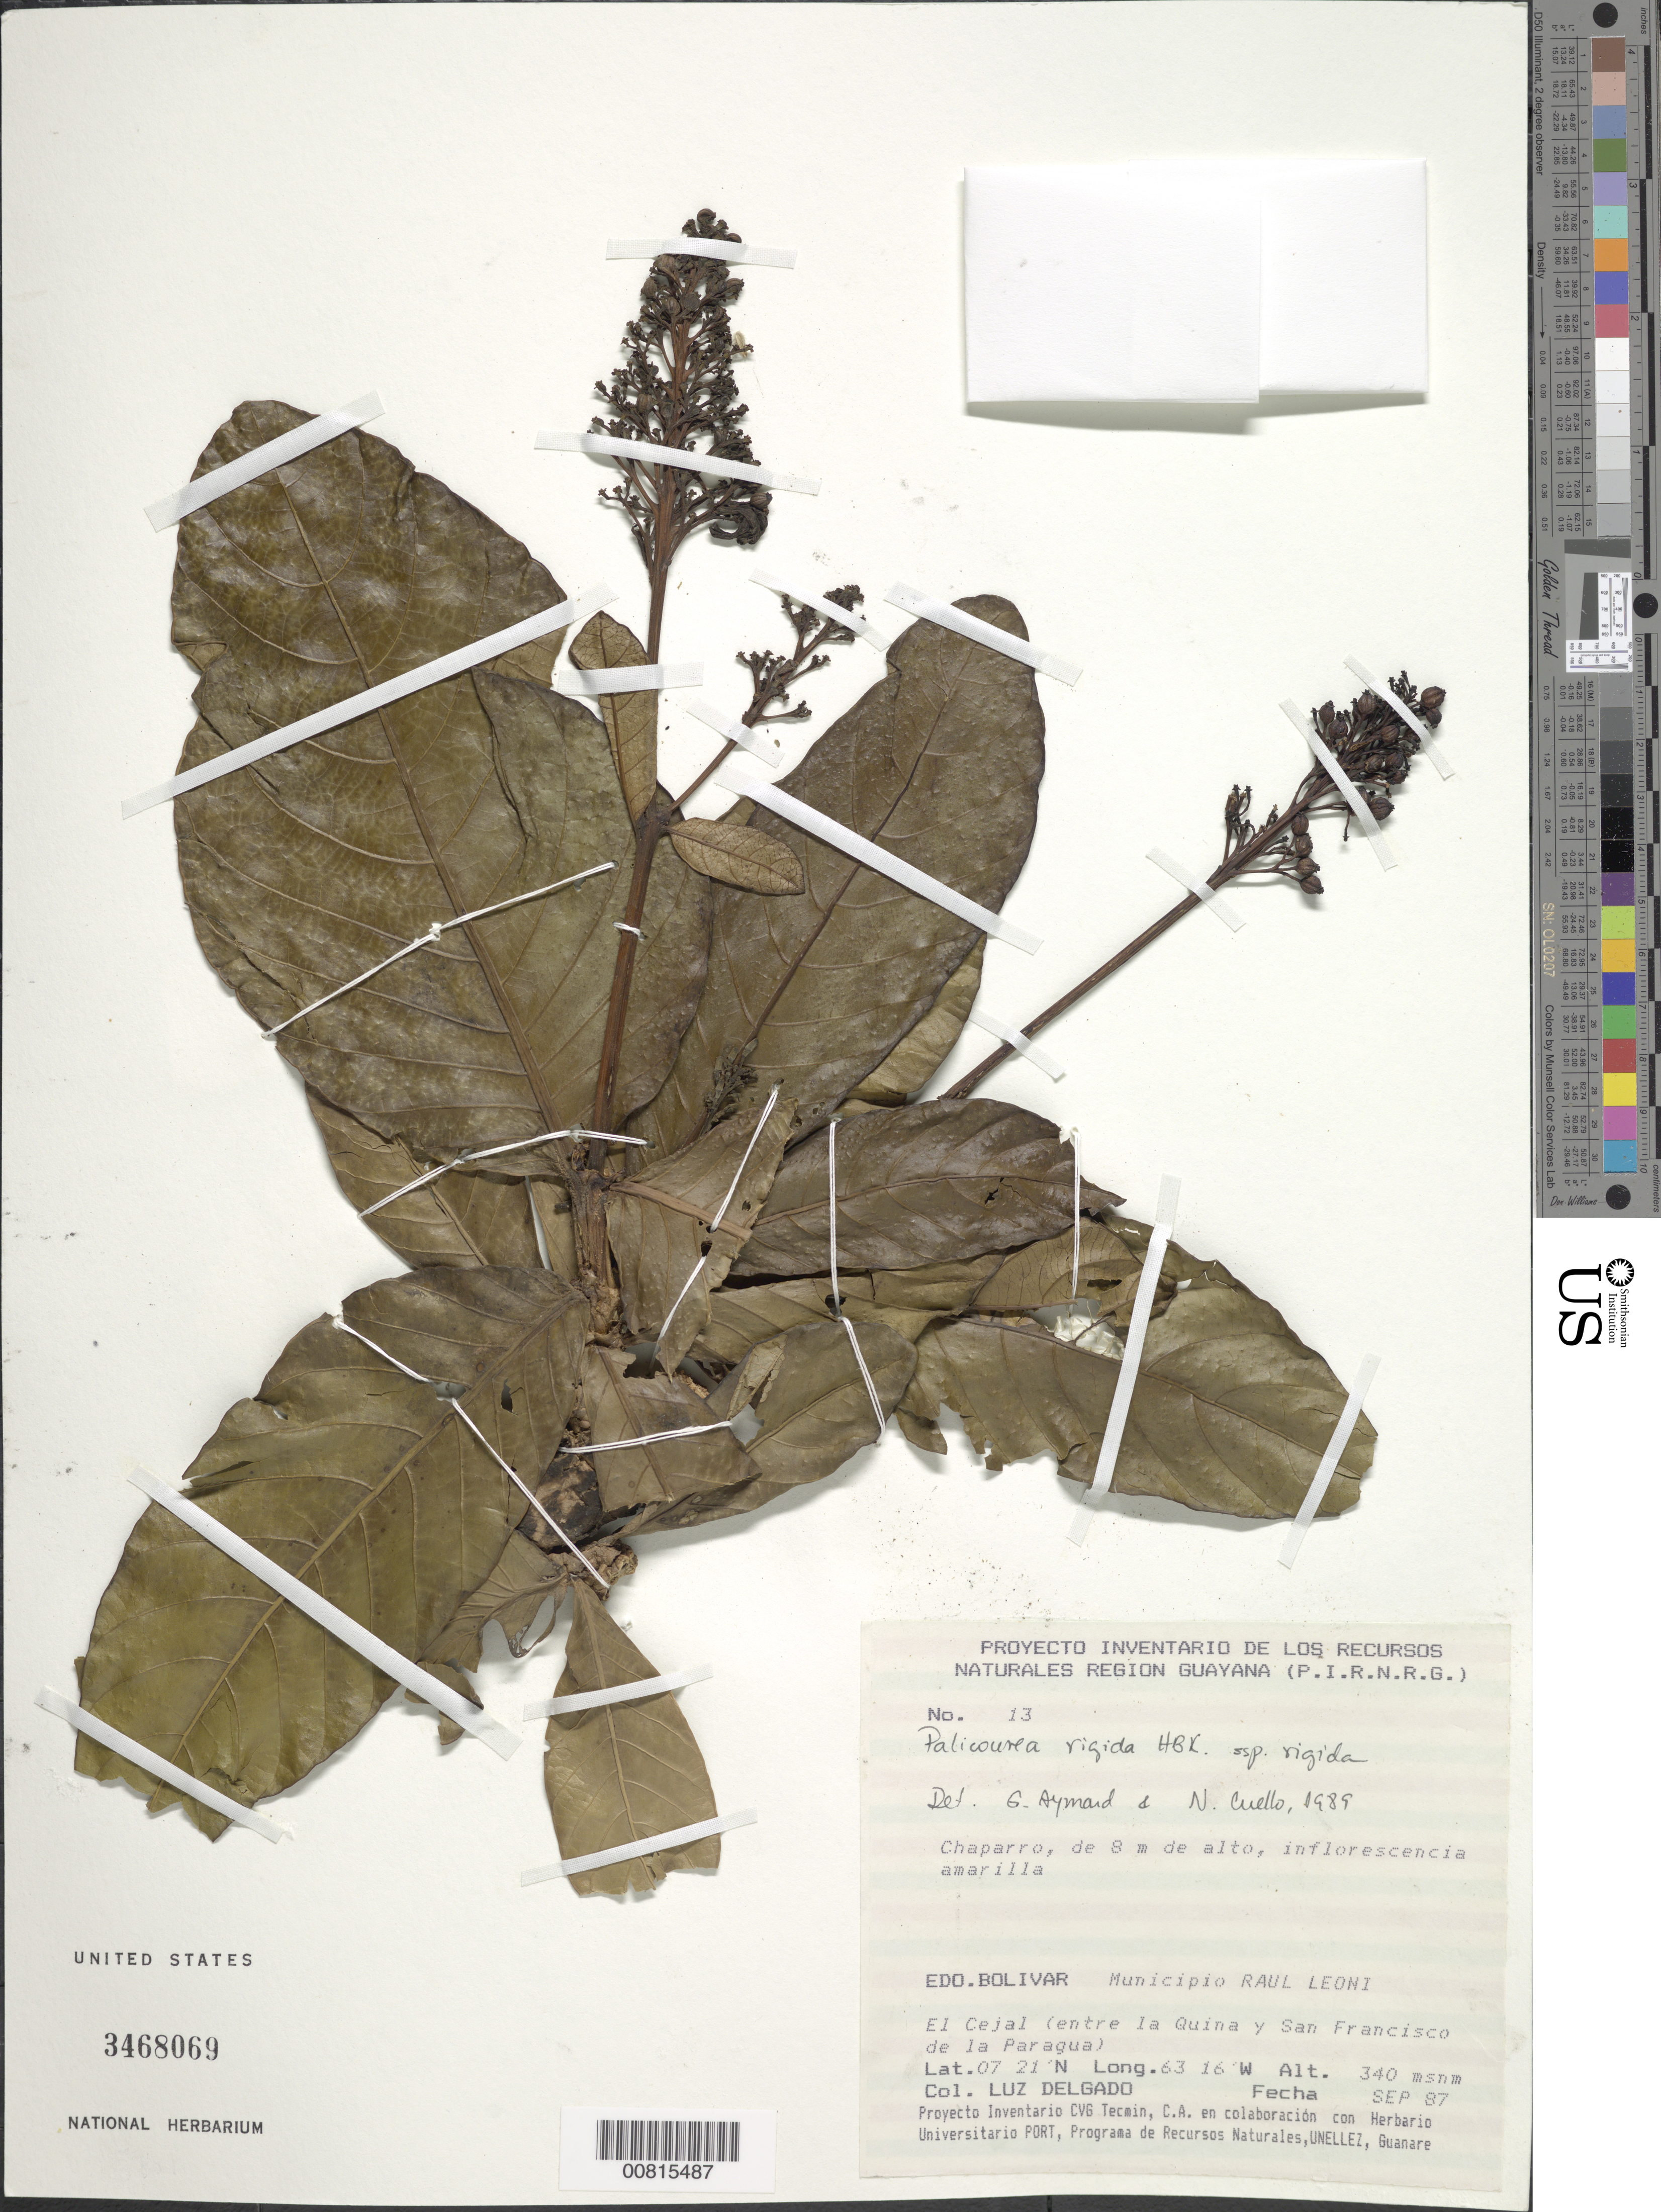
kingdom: Plantae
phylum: Tracheophyta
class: Magnoliopsida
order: Gentianales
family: Rubiaceae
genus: Palicourea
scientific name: Palicourea rigida subsp. rigida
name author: Steyerm.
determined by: Aymard C., G. A.; Cuello, Nidia L.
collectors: L. Delgado V.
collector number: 13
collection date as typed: Sep-87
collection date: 1987-09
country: Venezuela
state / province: Bolívar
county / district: Angostura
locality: Mun. Raúl Leoni [=Angostura], El Cejal, entre la Quina & San Francisco de la Paragua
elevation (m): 340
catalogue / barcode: US 3468069